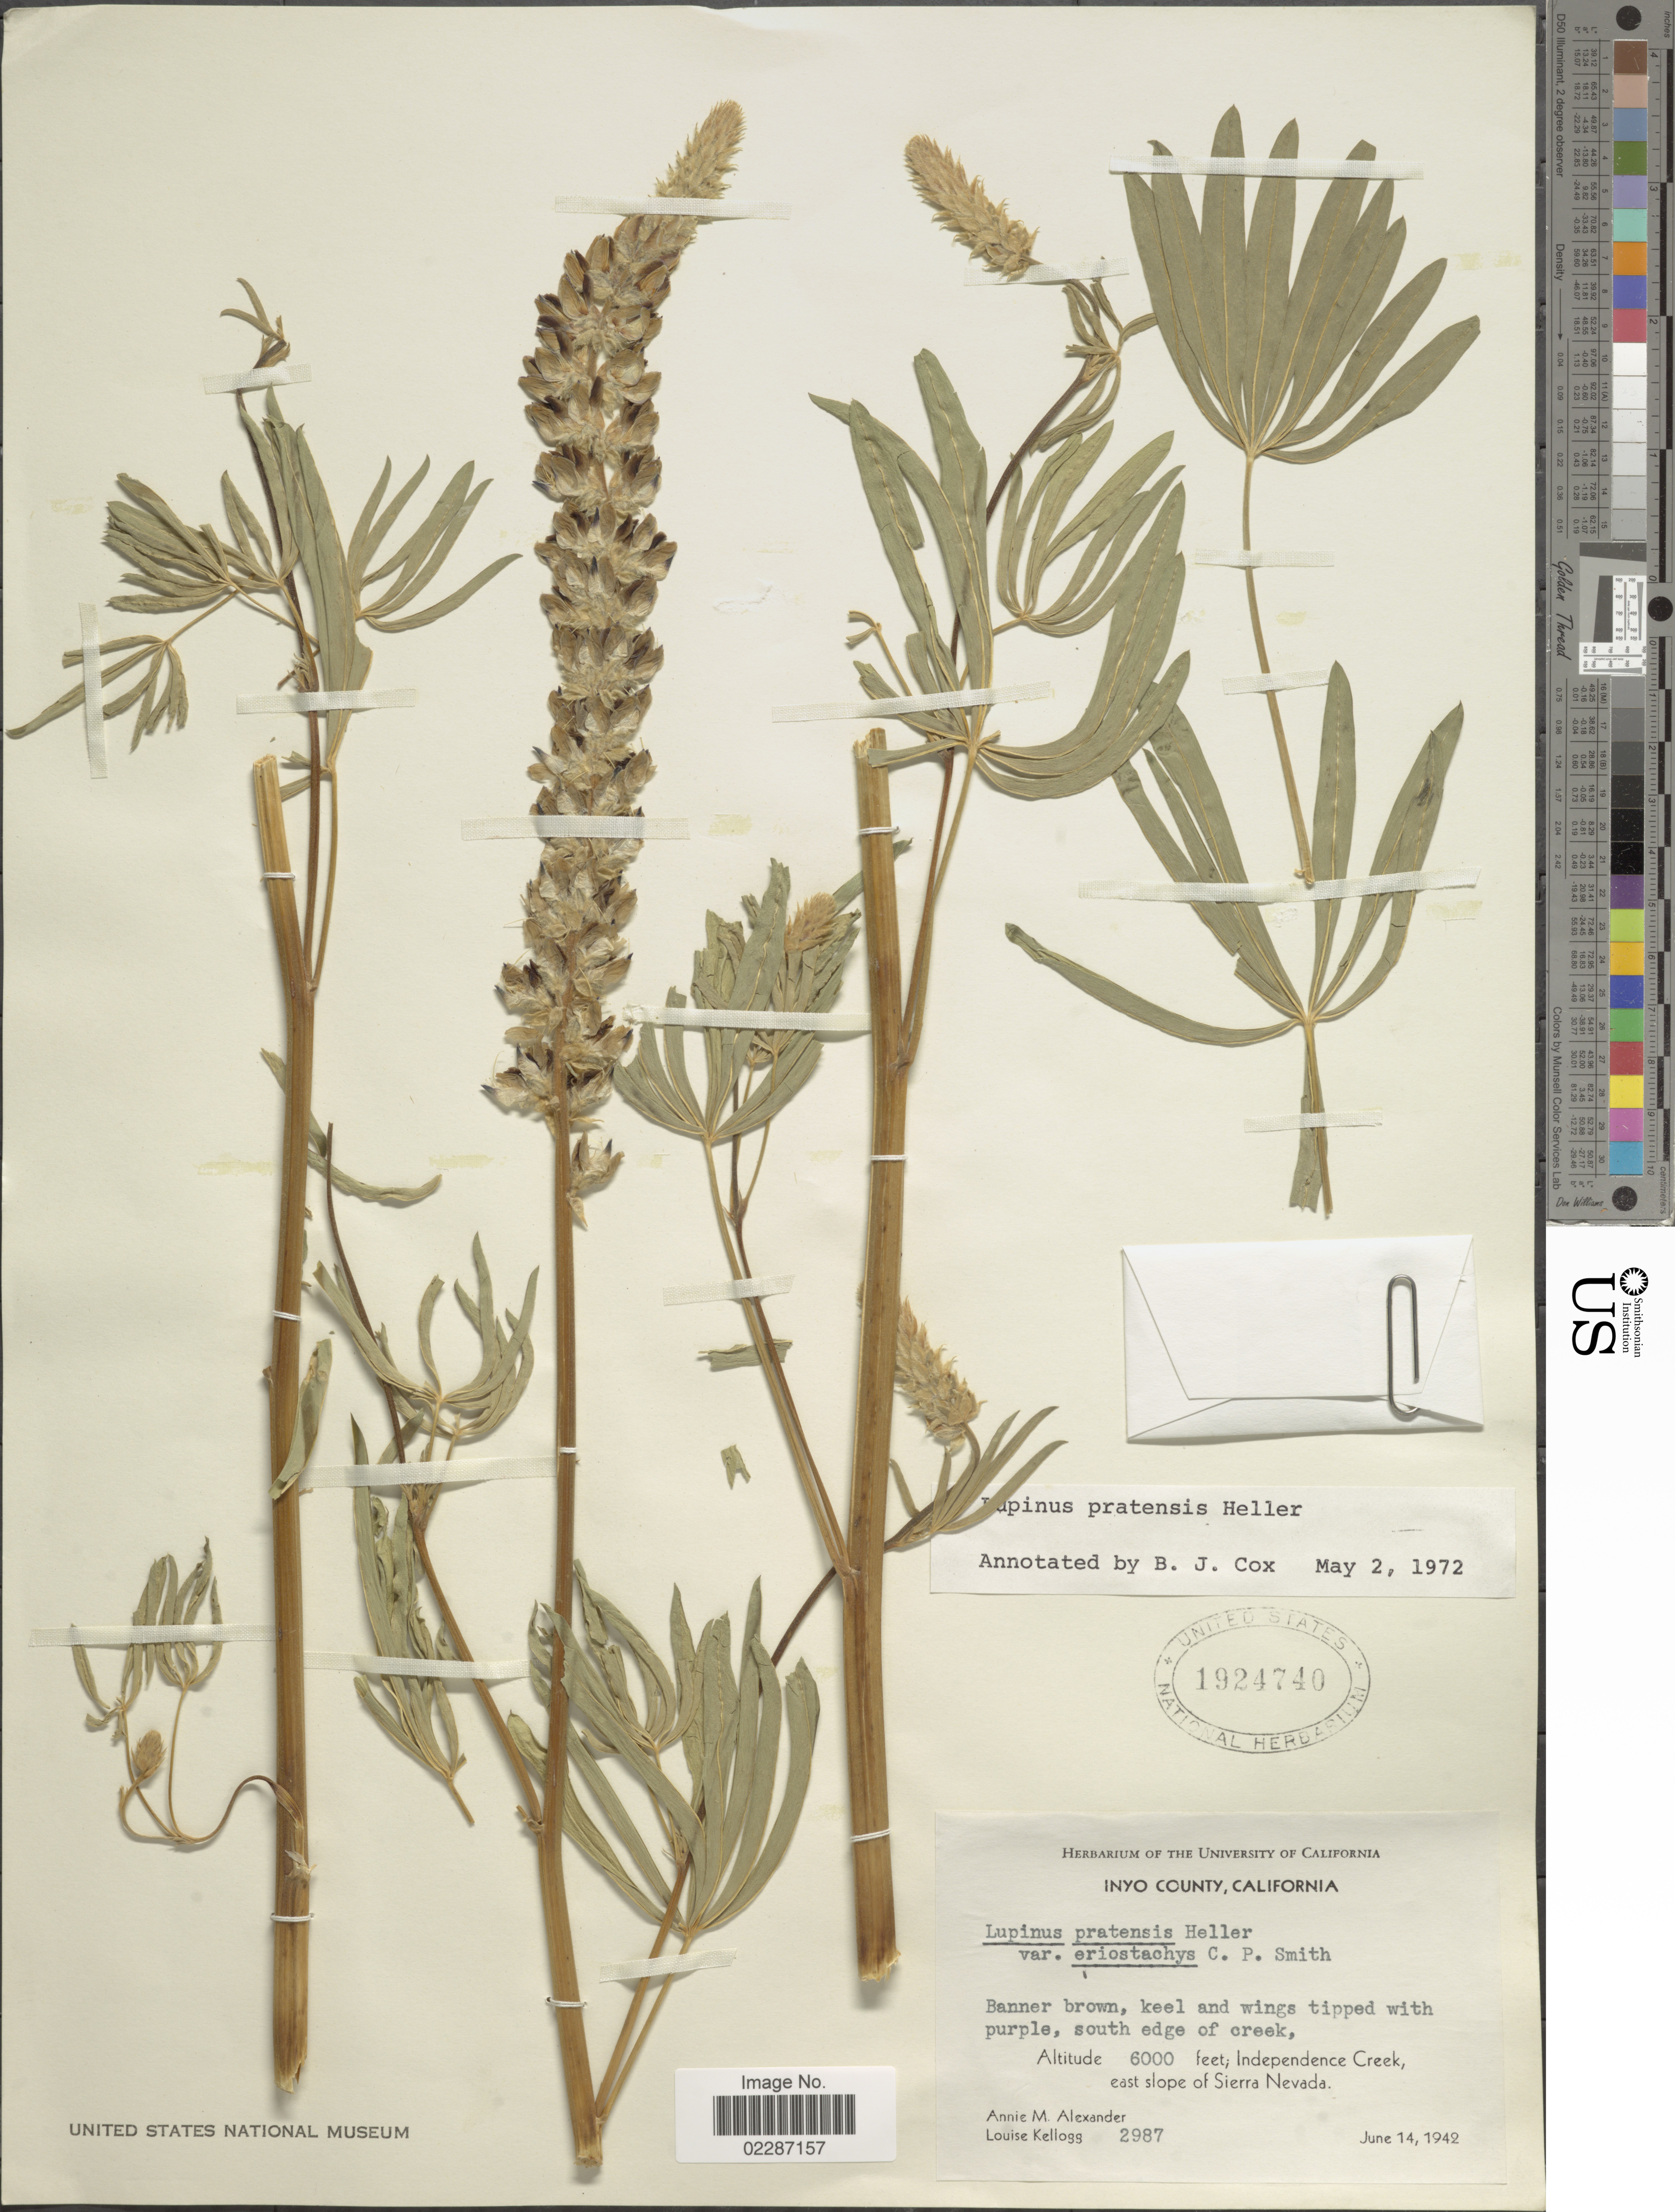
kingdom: Plantae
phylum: Tracheophyta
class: Magnoliopsida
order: Fabales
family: Fabaceae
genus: Lupinus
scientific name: Lupinus pratensis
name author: A. Heller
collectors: A. M. Alexander & L. Kellogg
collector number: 2987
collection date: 1942-06-14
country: United States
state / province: California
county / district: Inyo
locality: Inyo County, South edge of creek, Independence Creek, east slope of Sierra Nevada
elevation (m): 1829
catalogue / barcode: US 1924740